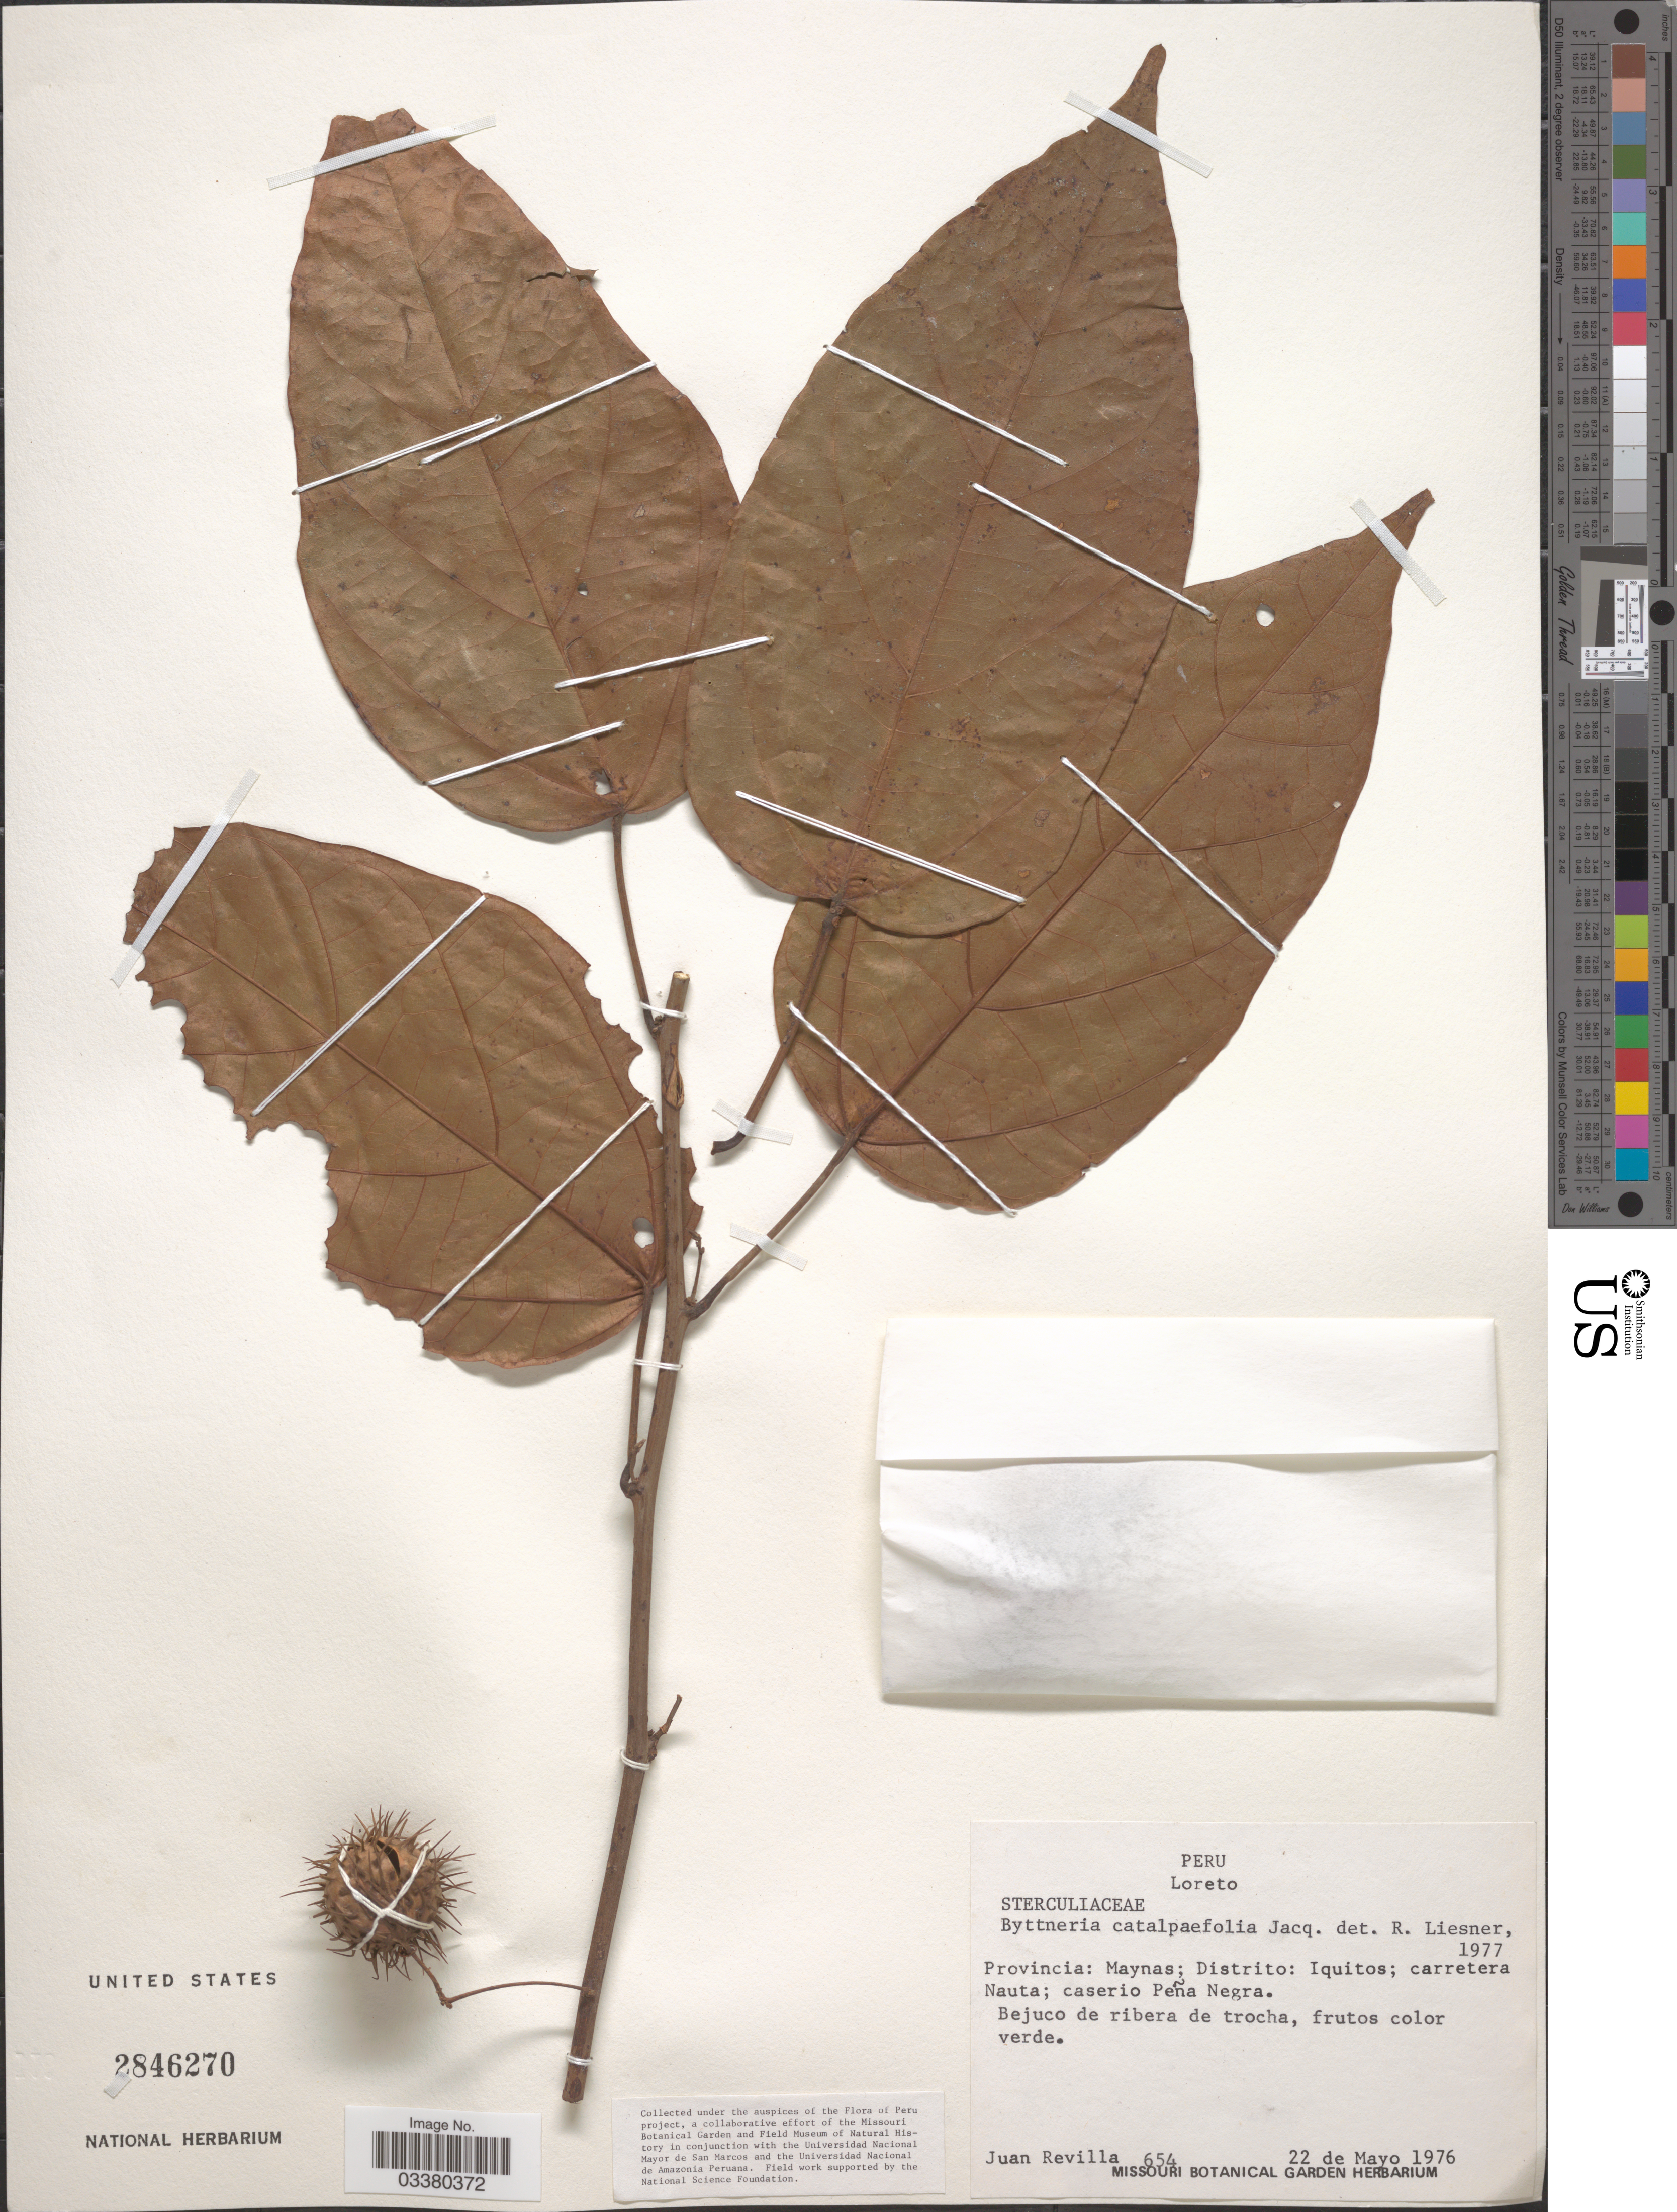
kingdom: Plantae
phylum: Tracheophyta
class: Magnoliopsida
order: Malvales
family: Malvaceae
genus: Byttneria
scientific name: Byttneria catalpifolia subsp. catalpifolia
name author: Jacq.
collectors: J. Revilla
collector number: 654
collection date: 1976-05-22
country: Peru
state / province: Loreto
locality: Provincia: Maynas; Distrito: Iquitos; carretera Nauta; caserio Peña Negra.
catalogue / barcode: US 2846270